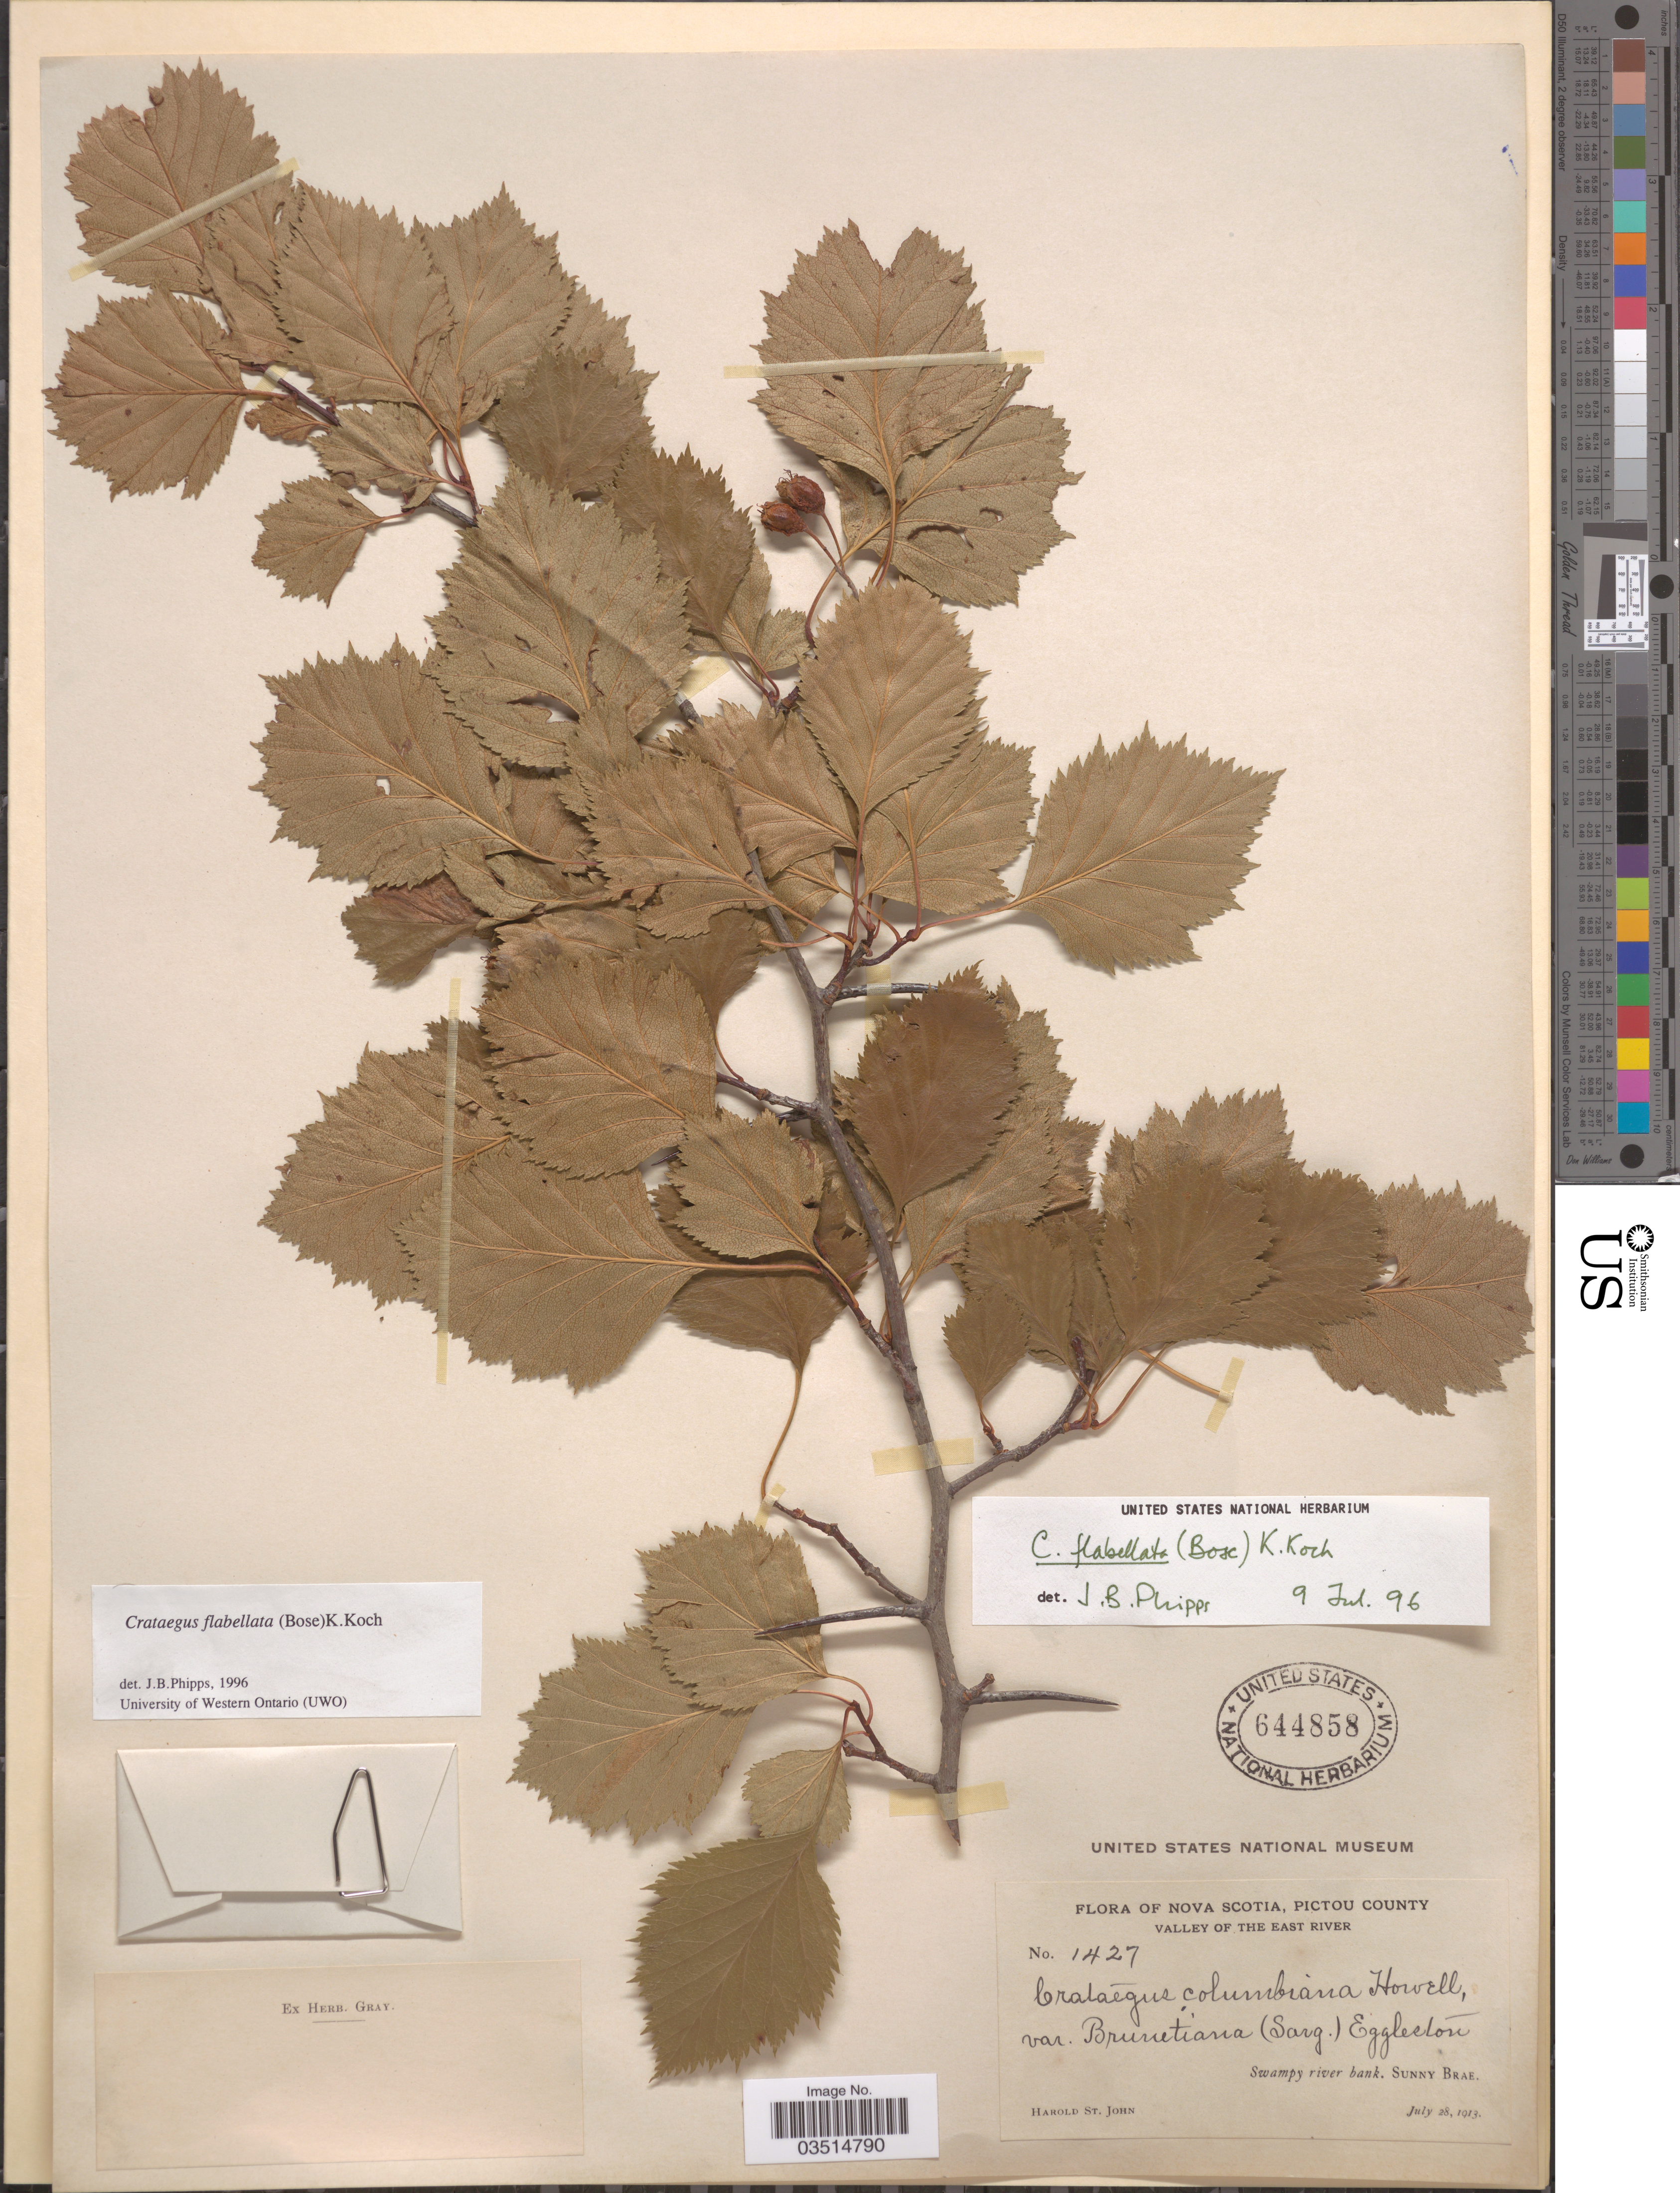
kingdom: Plantae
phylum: Tracheophyta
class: Magnoliopsida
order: Rosales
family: Rosaceae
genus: Crataegus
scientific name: Crataegus flabellata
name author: (Bosc) K. Koch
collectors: H. St. John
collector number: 1427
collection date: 1913-07-28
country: Canada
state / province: Nova Scotia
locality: Pictou County. Valley of the east river. Sunny Brae.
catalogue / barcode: US 644858